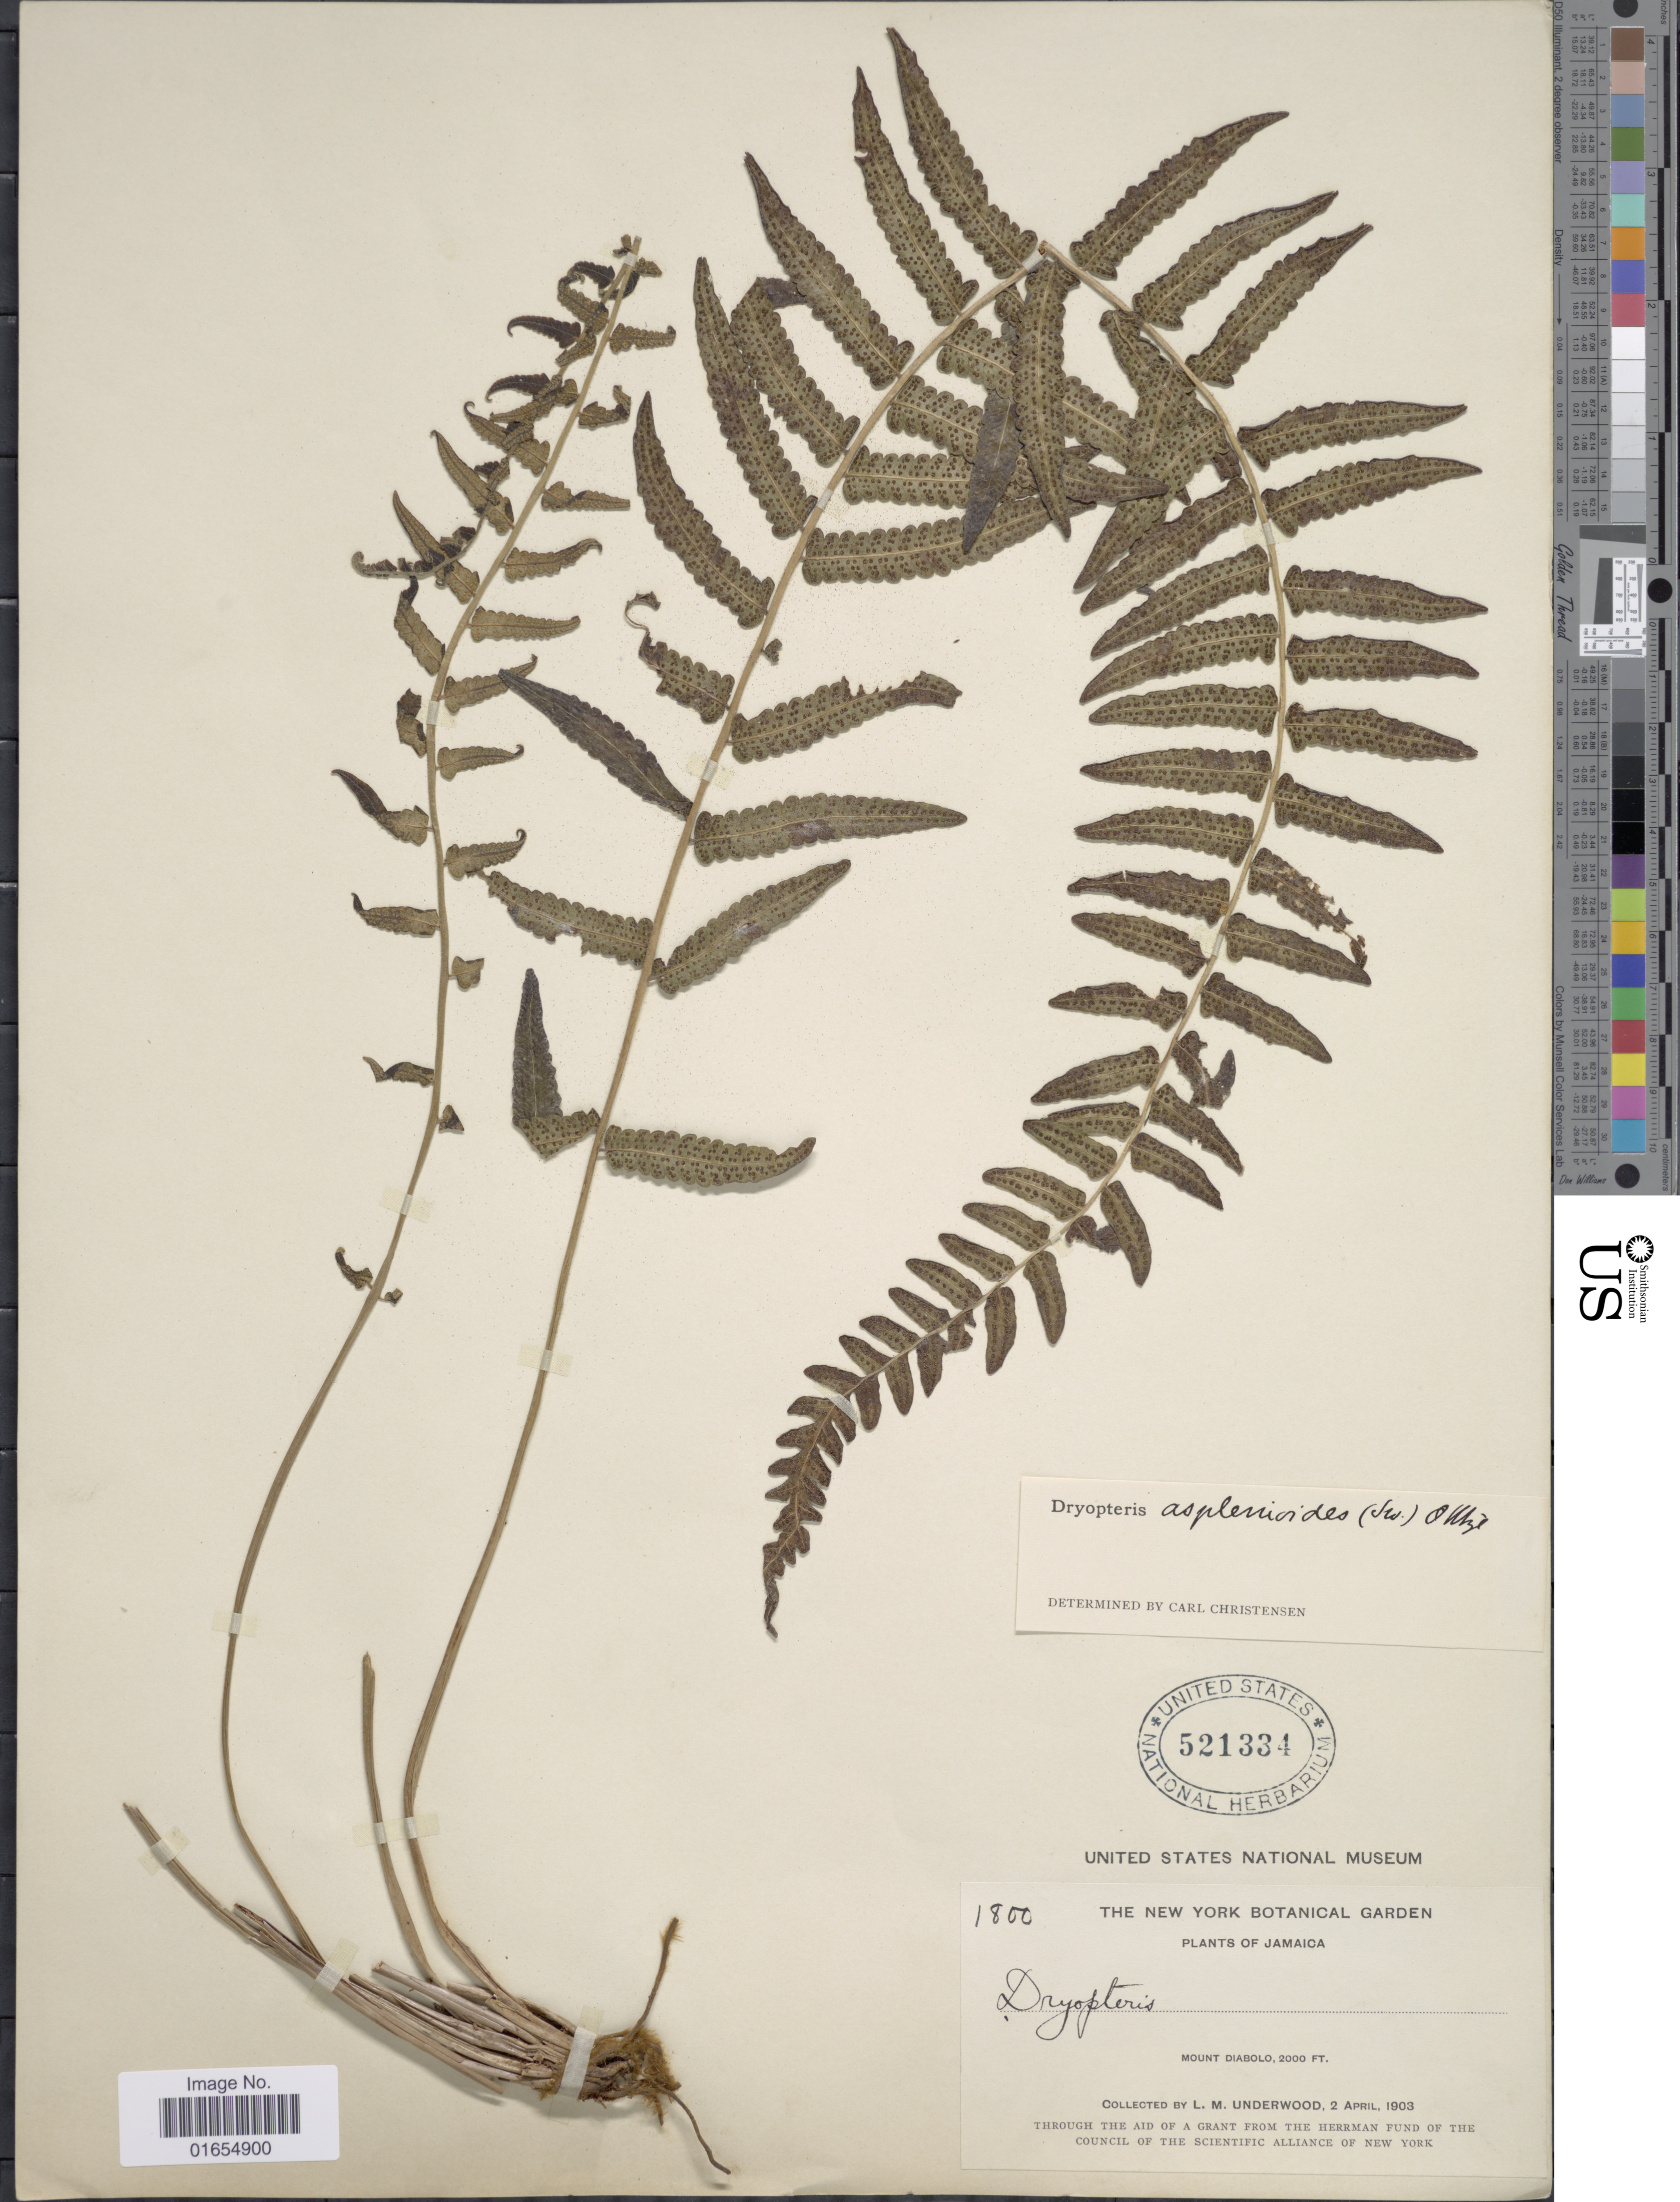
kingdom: Plantae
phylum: Tracheophyta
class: Polypodiopsida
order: Polypodiales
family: Thelypteridaceae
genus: Goniopteris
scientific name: Goniopteris retroflexa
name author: (L.) Pic. Serm.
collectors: L. M. Underwood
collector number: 1800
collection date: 1903-04-02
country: Jamaica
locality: Mount Diabolo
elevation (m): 610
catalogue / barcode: US 521334